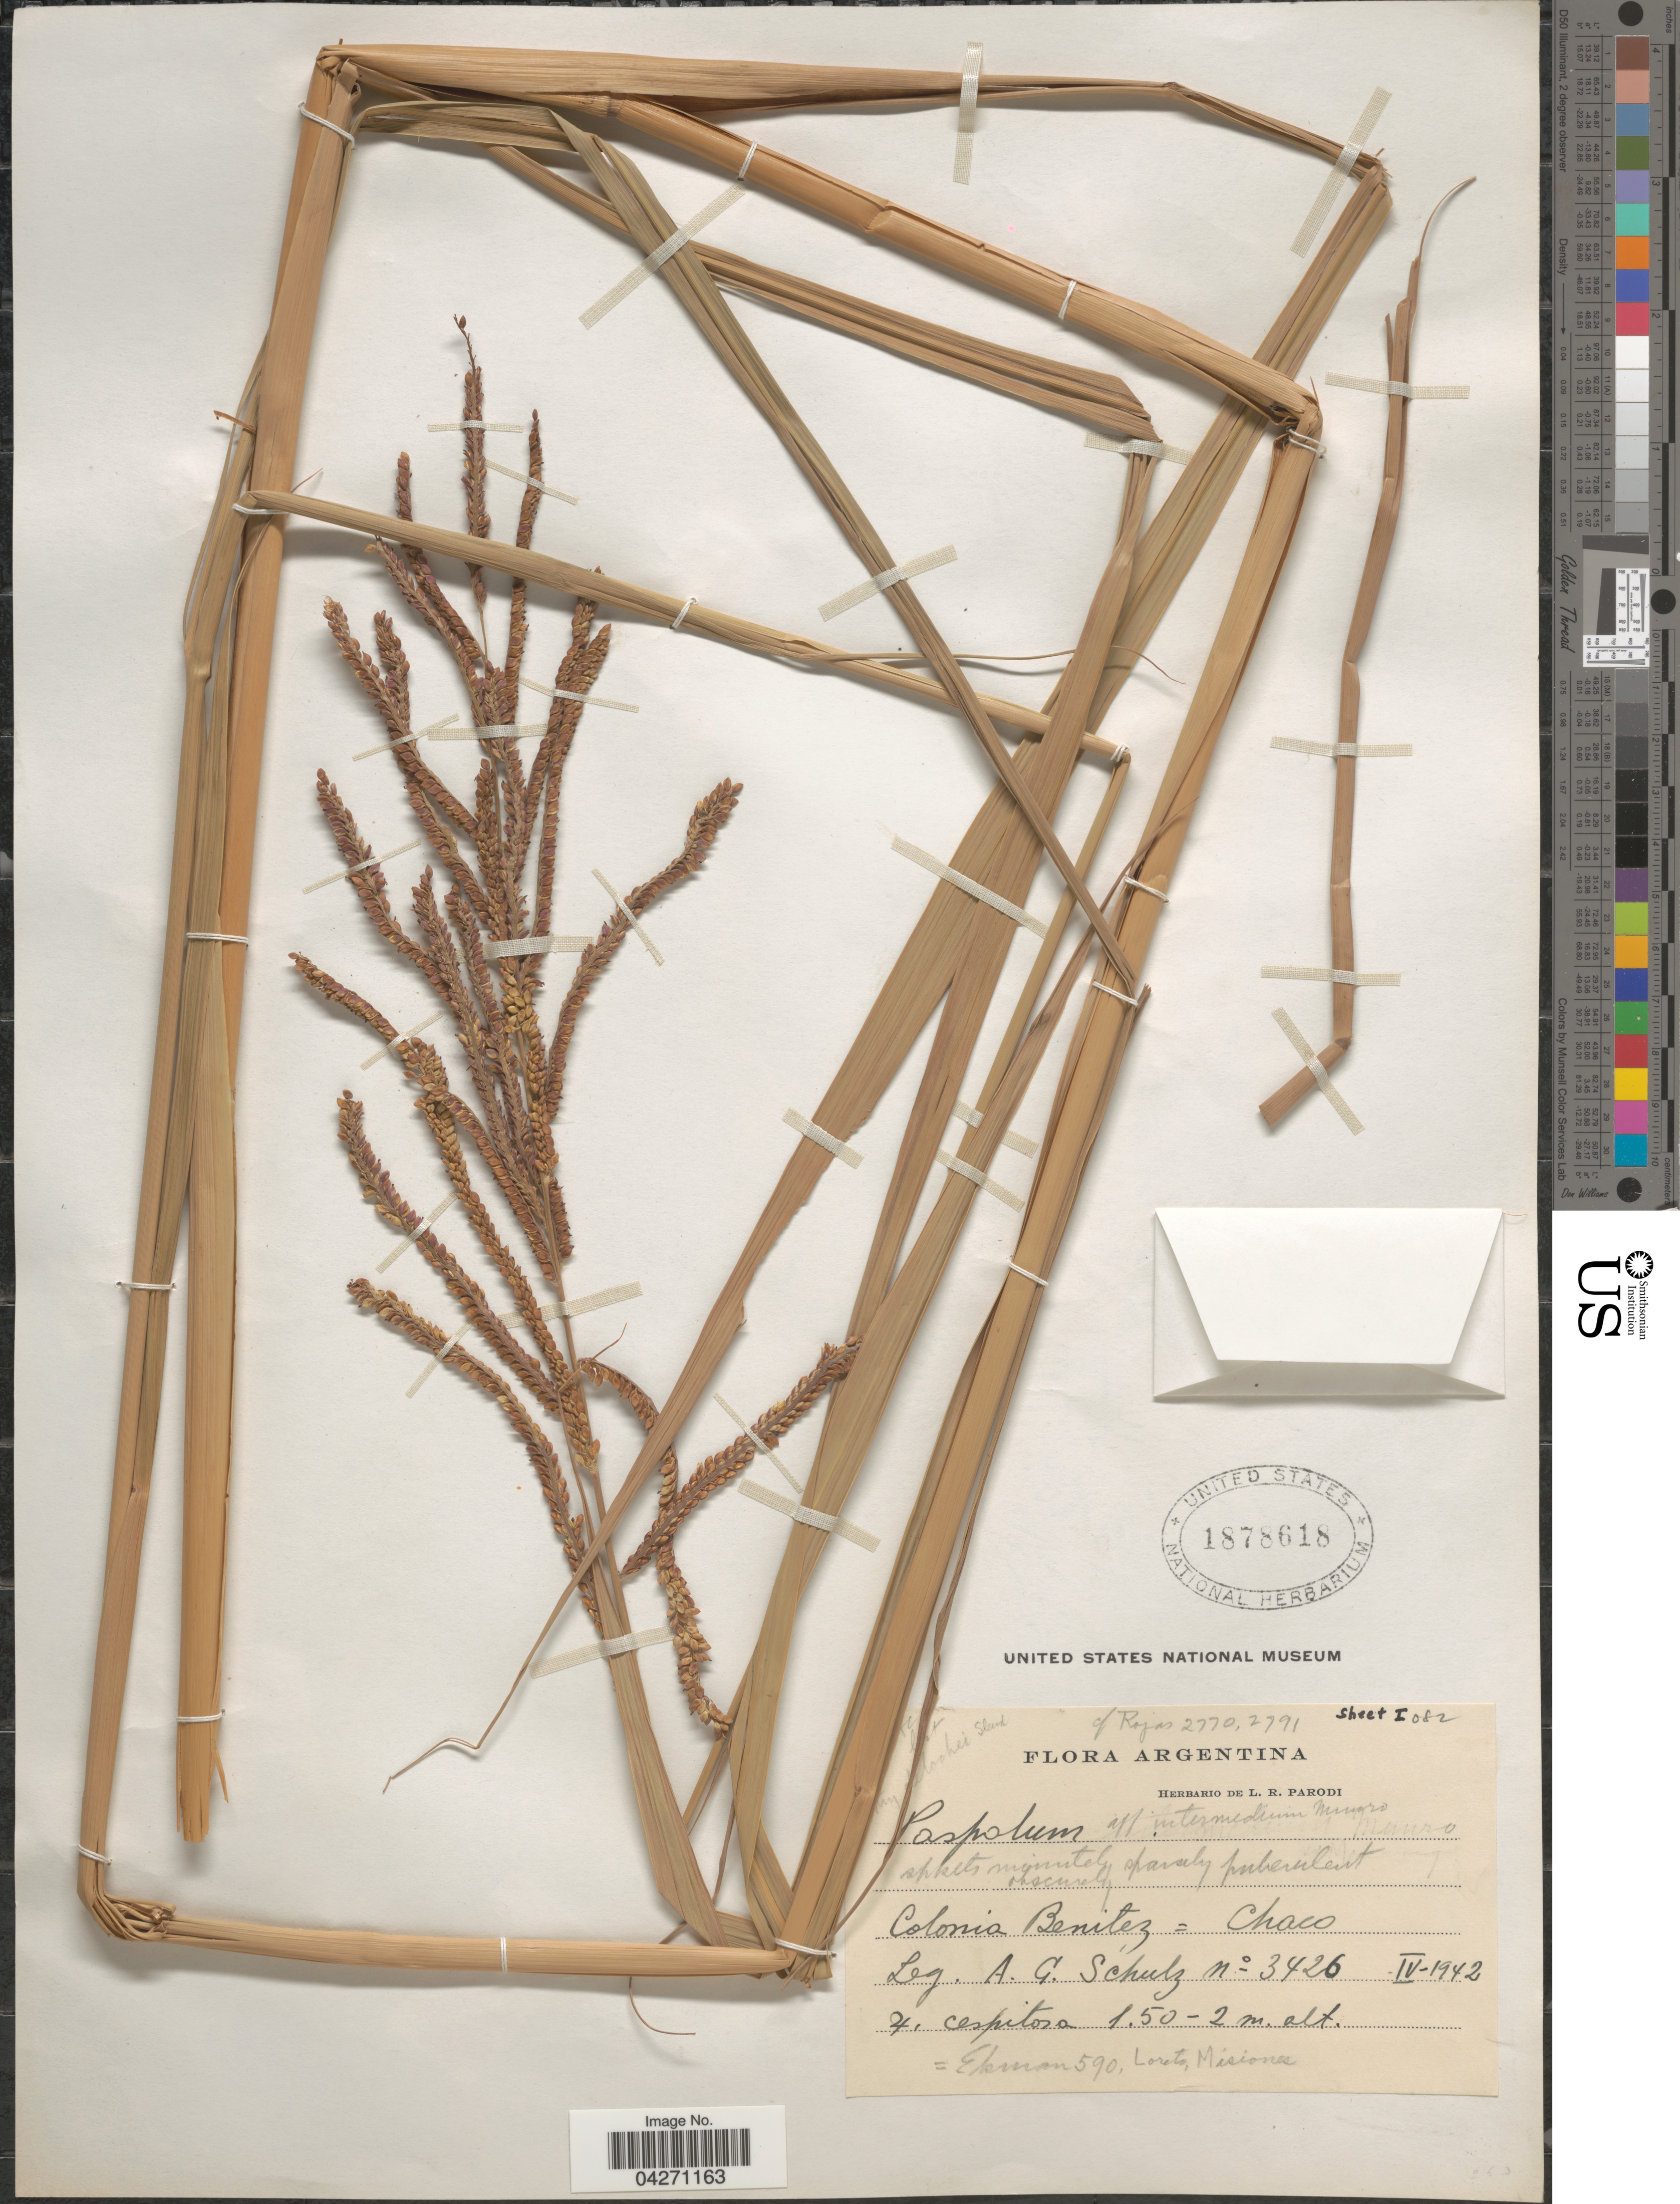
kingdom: Plantae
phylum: Tracheophyta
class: Liliopsida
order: Poales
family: Poaceae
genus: Paspalum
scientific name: Paspalum intermedium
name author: Munro ex Morong & Britton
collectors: A. G. Schulz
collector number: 3426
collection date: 1942-04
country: Argentina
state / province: Chaco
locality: Colonia Benitez - Chaco.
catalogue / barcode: US 1878618